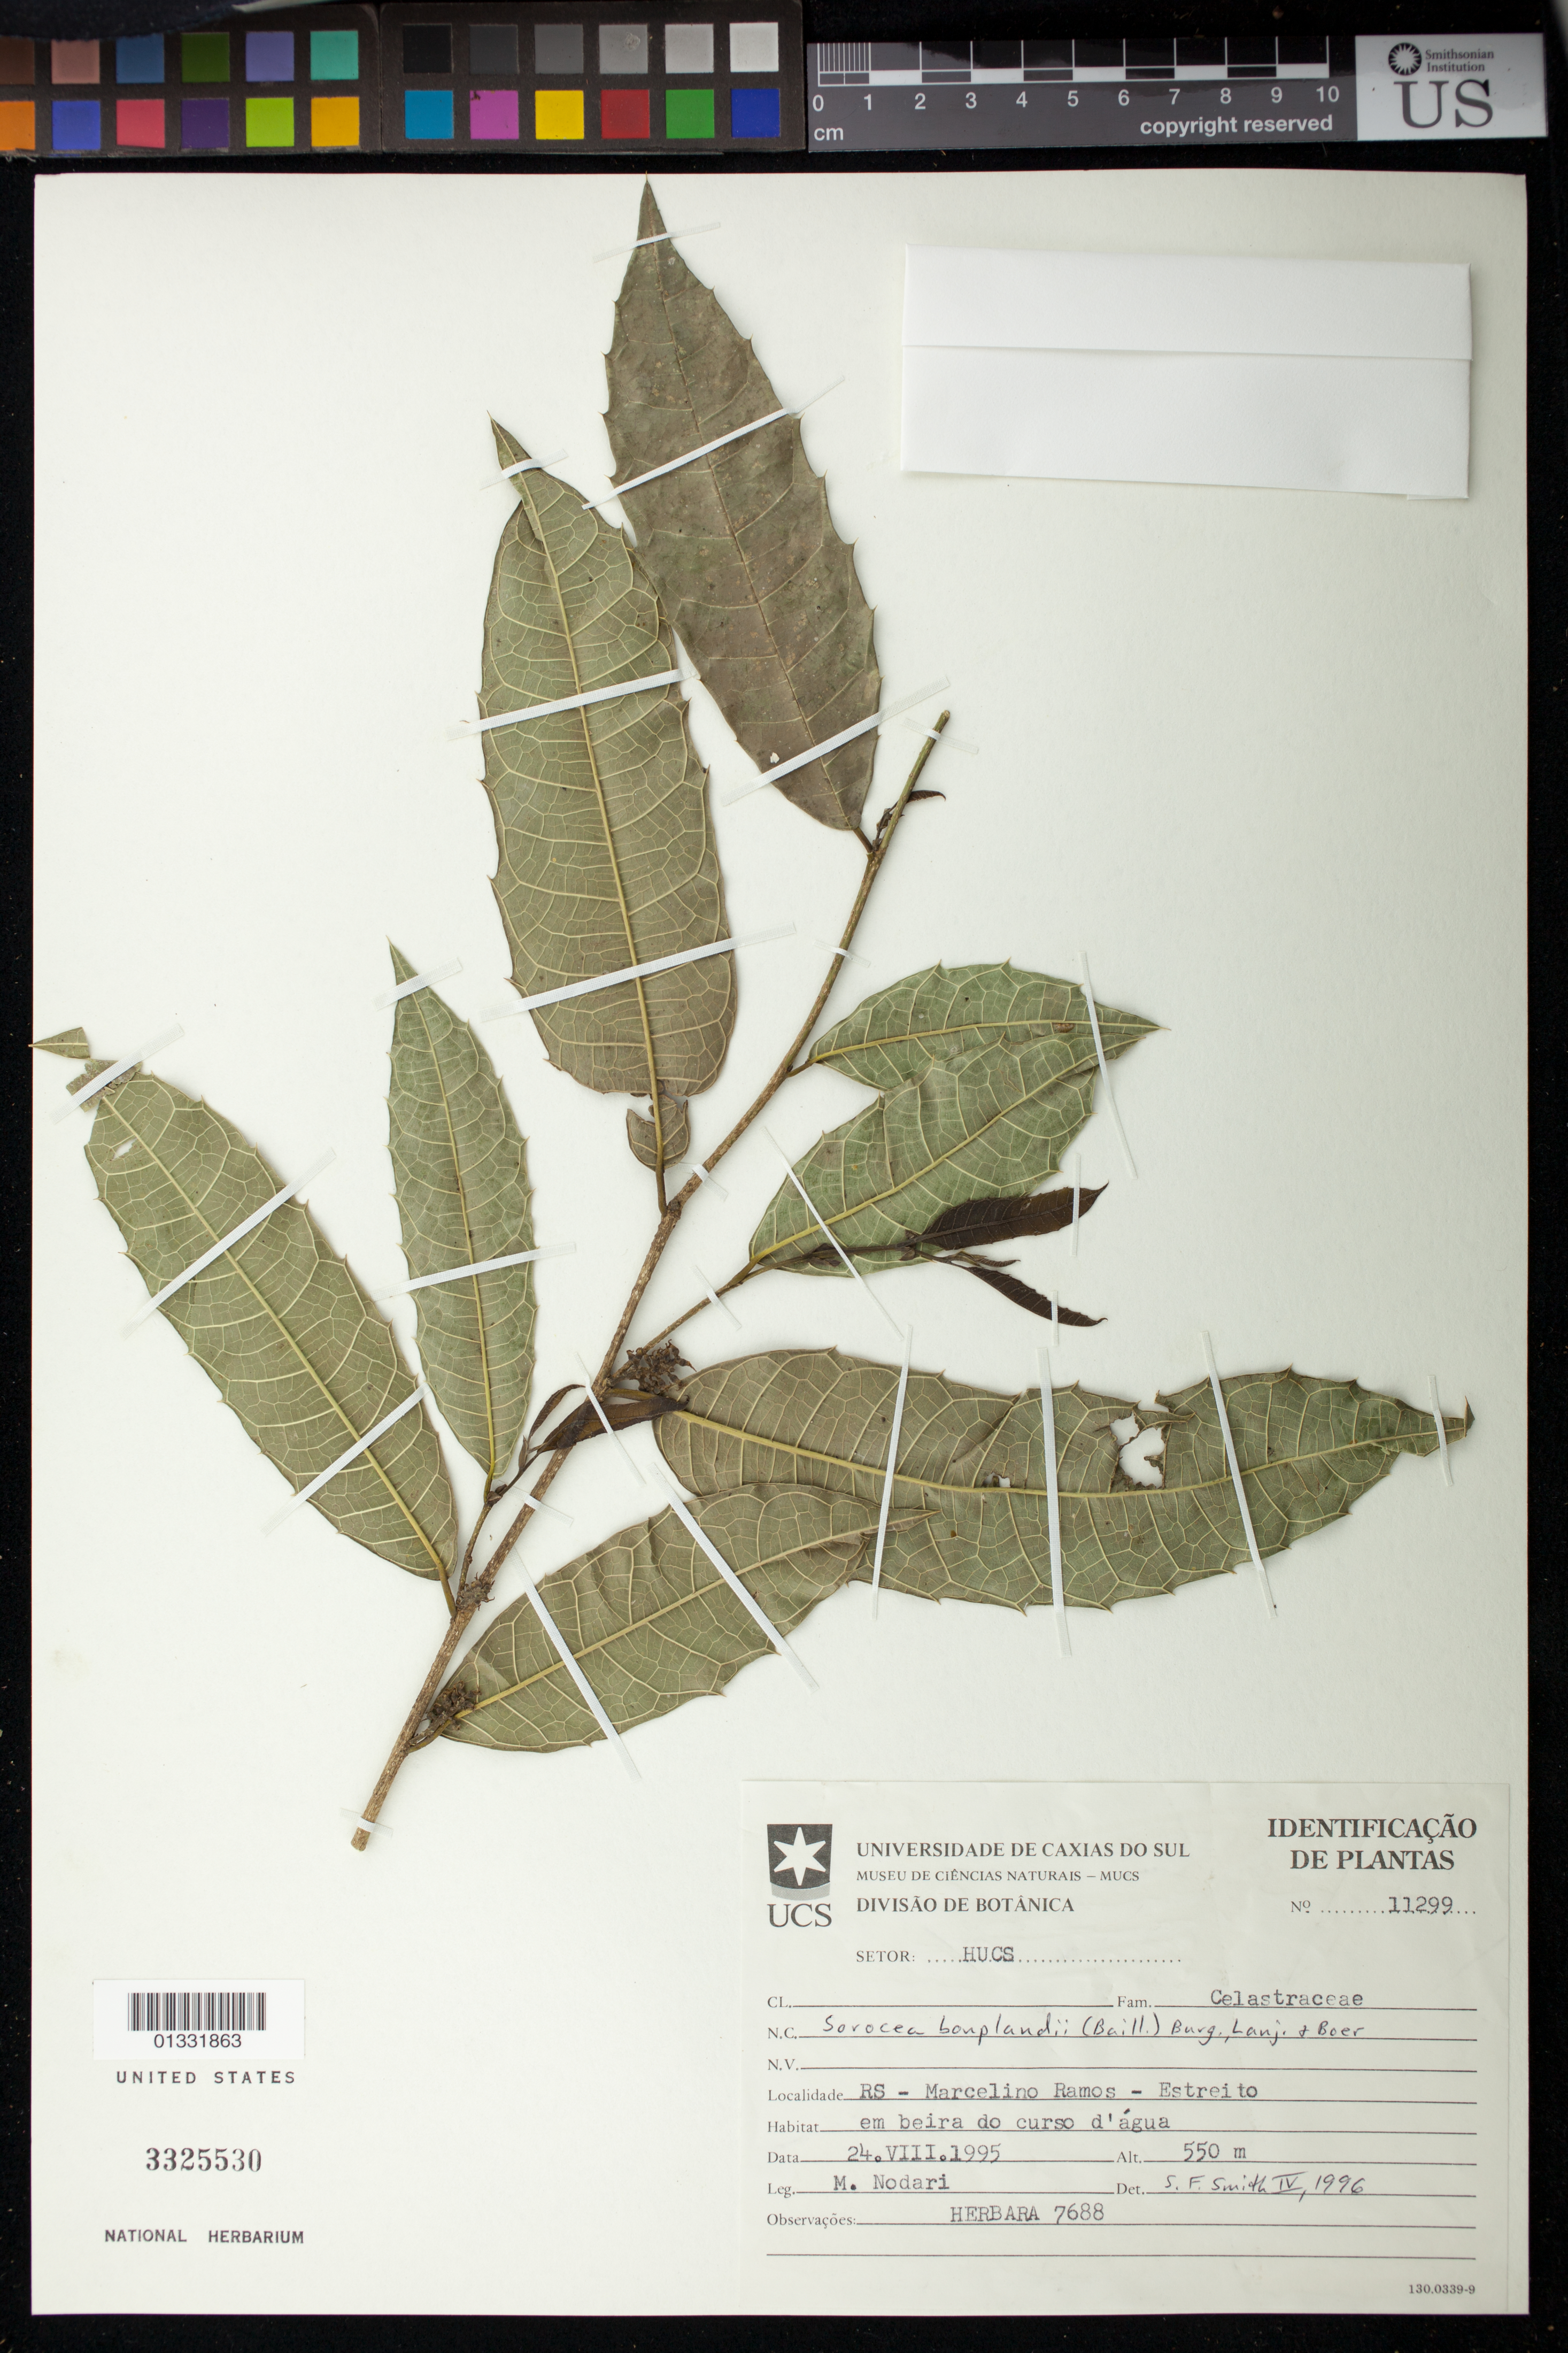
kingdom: Plantae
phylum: Tracheophyta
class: Magnoliopsida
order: Rosales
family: Moraceae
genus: Sorocea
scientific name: Sorocea bonplandii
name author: (Baill.) W.C. Burger et al.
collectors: M. Nodari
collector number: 11299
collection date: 1995-08-24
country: Brazil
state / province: Rio Grande do Sul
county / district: Marcelino Ramos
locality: Marcelinho Ramos; estreito em beira de curso dágua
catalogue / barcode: US 3325530